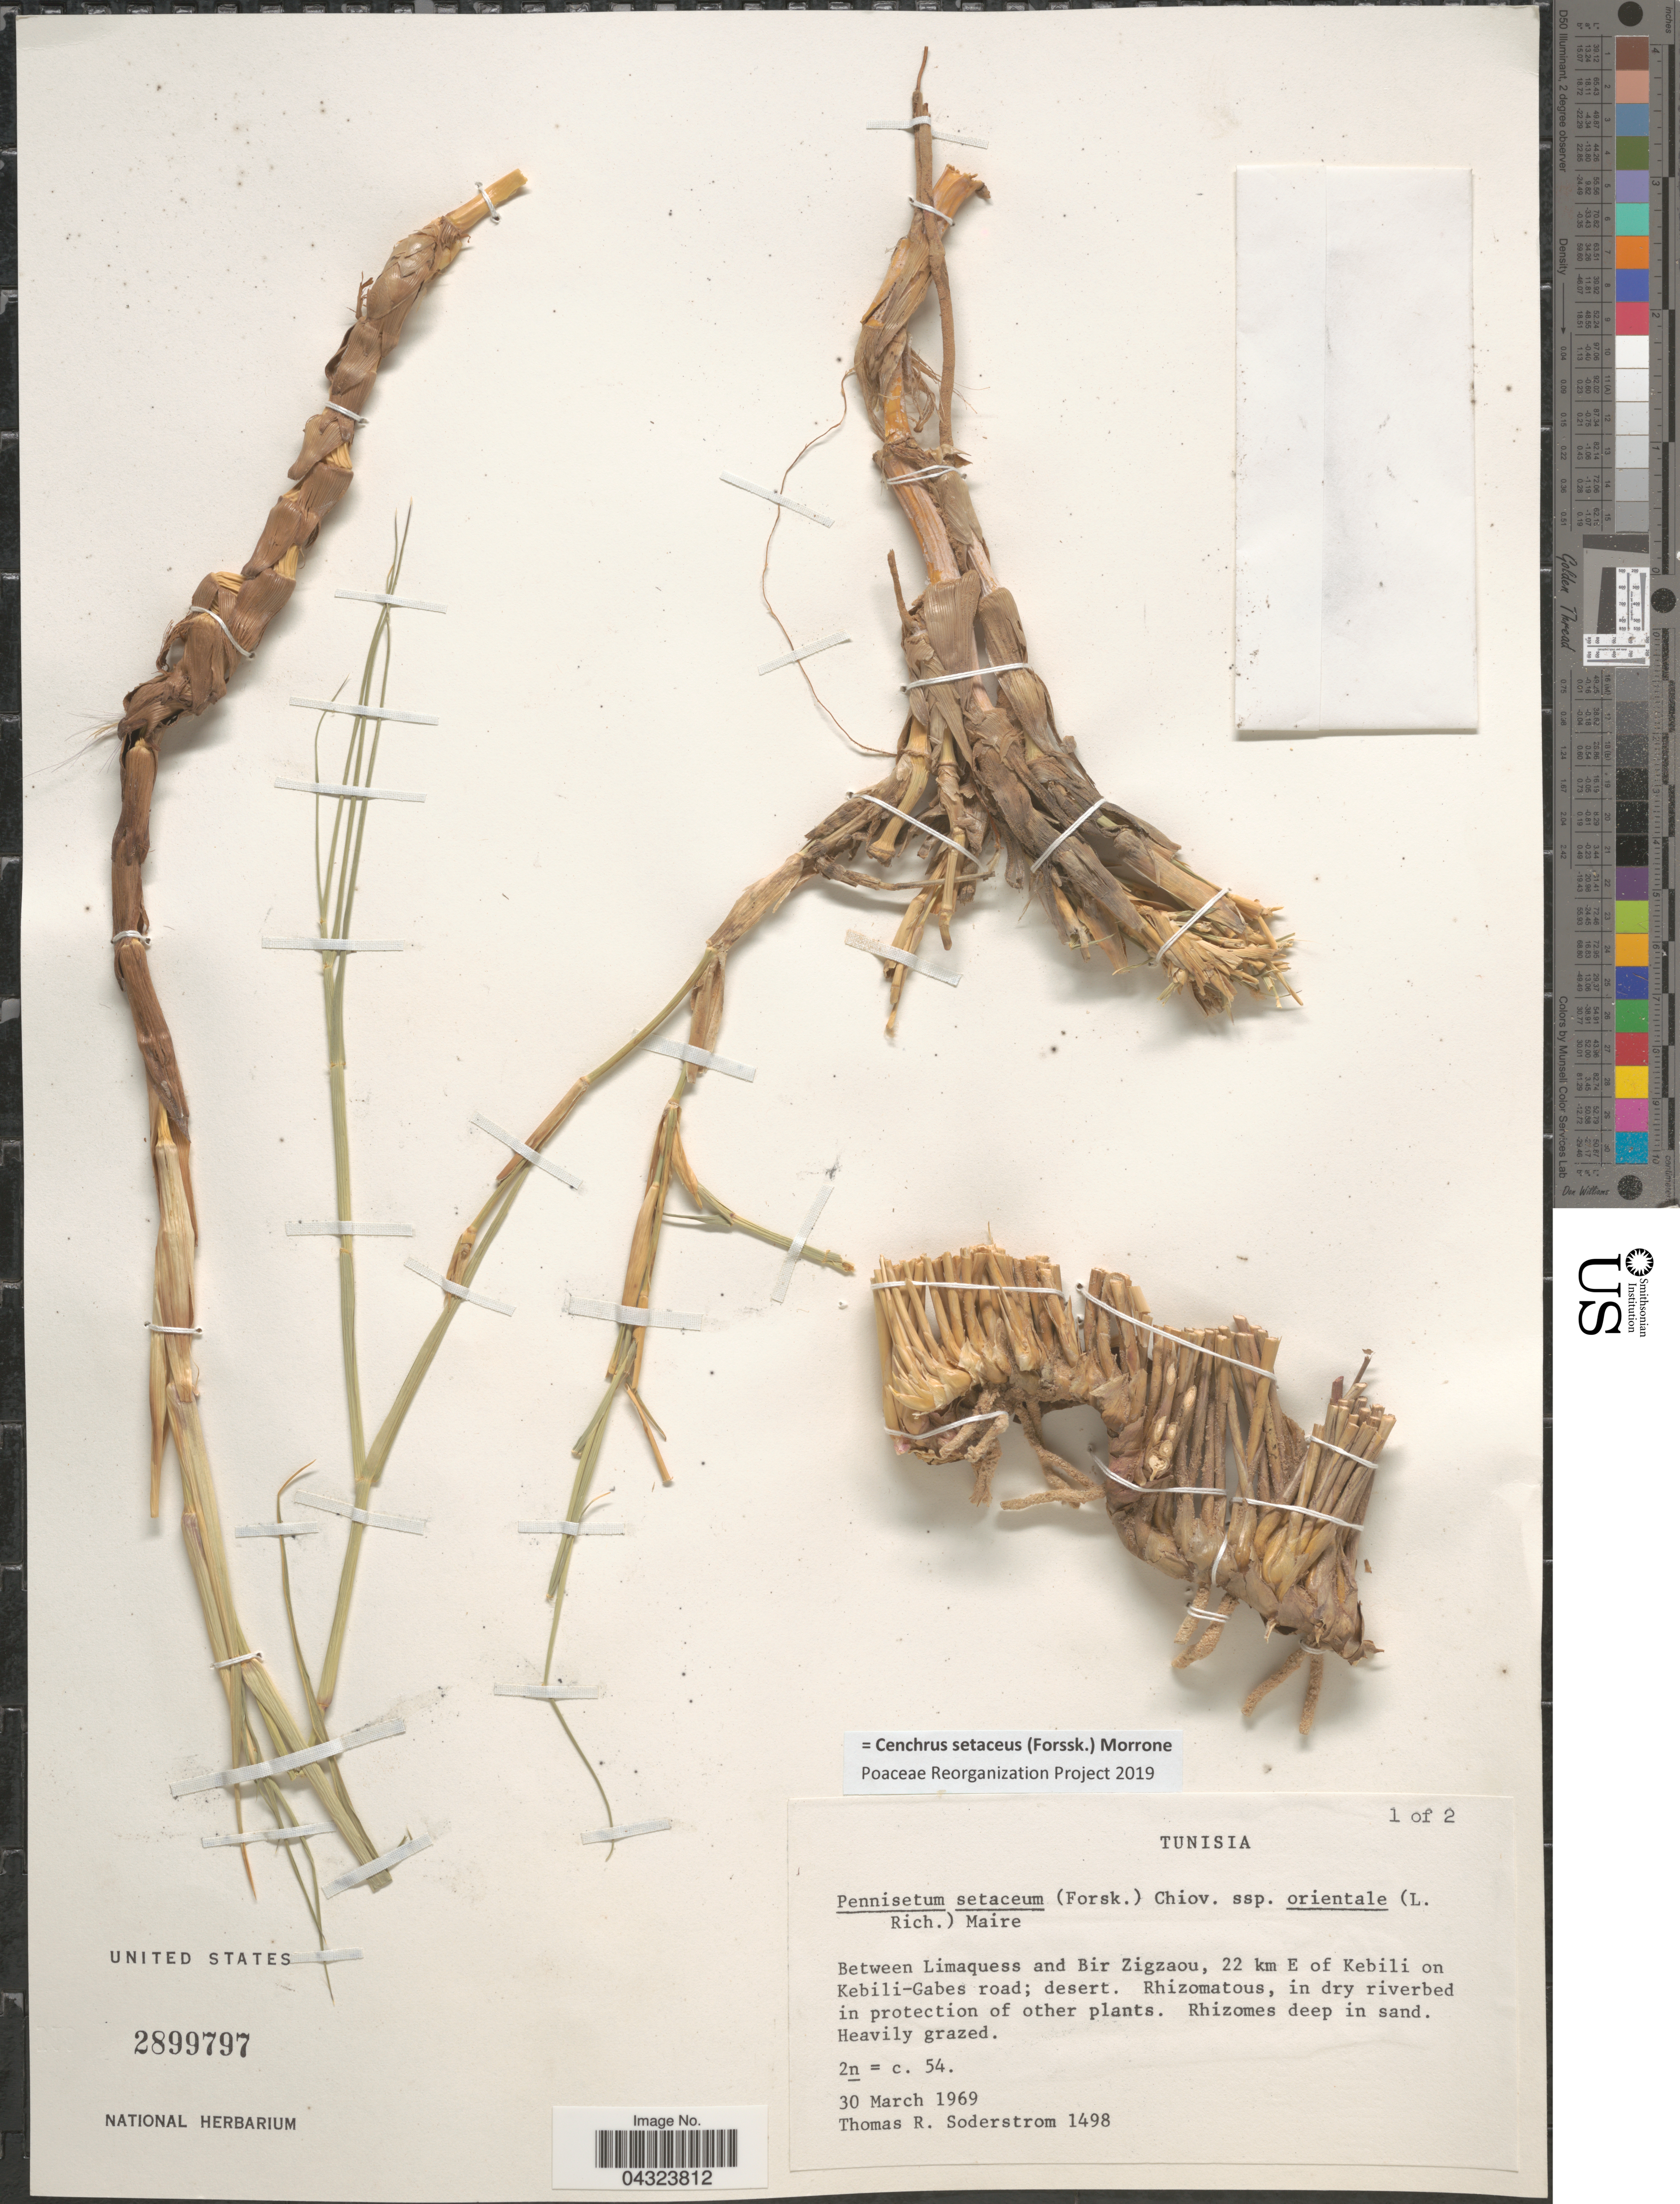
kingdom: Plantae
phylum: Tracheophyta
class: Liliopsida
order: Poales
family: Poaceae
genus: Cenchrus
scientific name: Cenchrus setaceus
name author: (Forssk.) Morrone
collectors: T. R. Soderstrom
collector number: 1498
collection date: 1969-03-30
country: Tunisia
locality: Between Limaquess and Bir Zigzaou, 22 km E of Kebili on Kebili-Gabes road.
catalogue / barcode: US 2899797